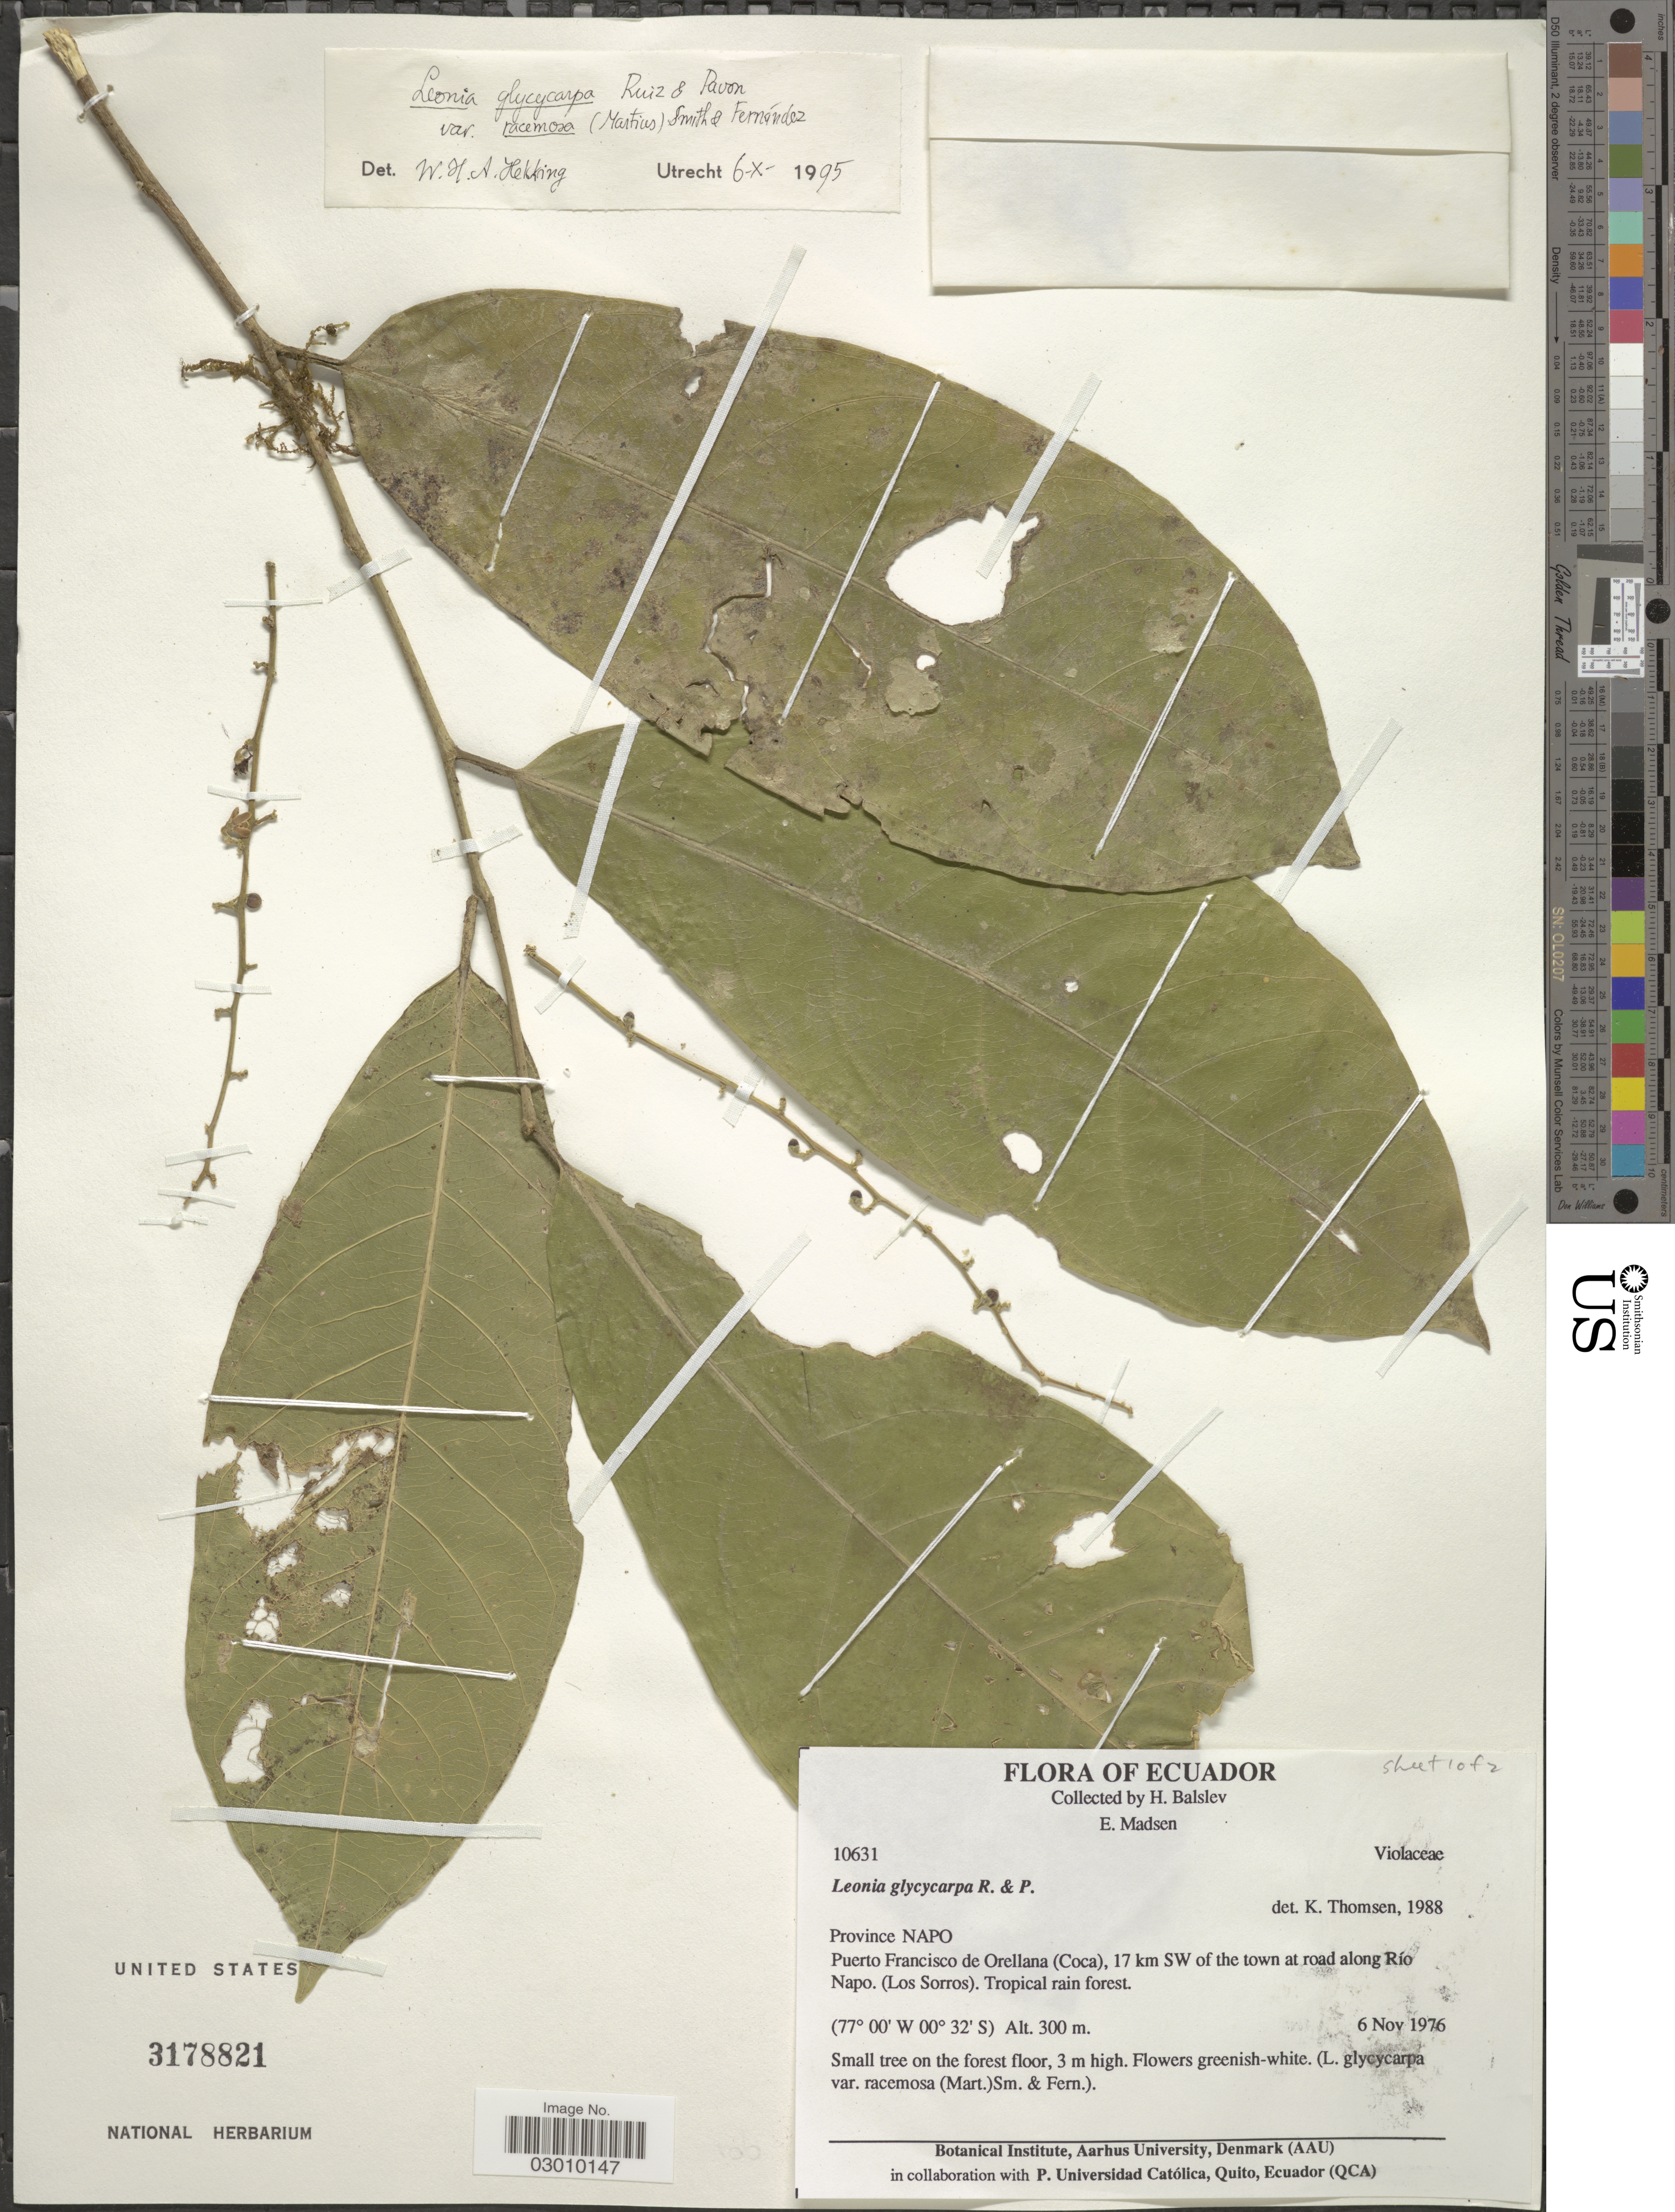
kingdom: Plantae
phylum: Tracheophyta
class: Magnoliopsida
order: Malpighiales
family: Violaceae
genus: Leonia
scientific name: Leonia glycycarpa var. racemosa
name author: (Mart.) L.B. Sm. & A. Fernández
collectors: H. Balslev & E. Madsen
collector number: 10631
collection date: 1976-11-06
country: Ecuador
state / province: Napo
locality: Puerto Francisco de Orellana (Coca), 17 km SW of the town at road along Río Napo. (Los Sorros).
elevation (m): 300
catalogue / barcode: US 3178821